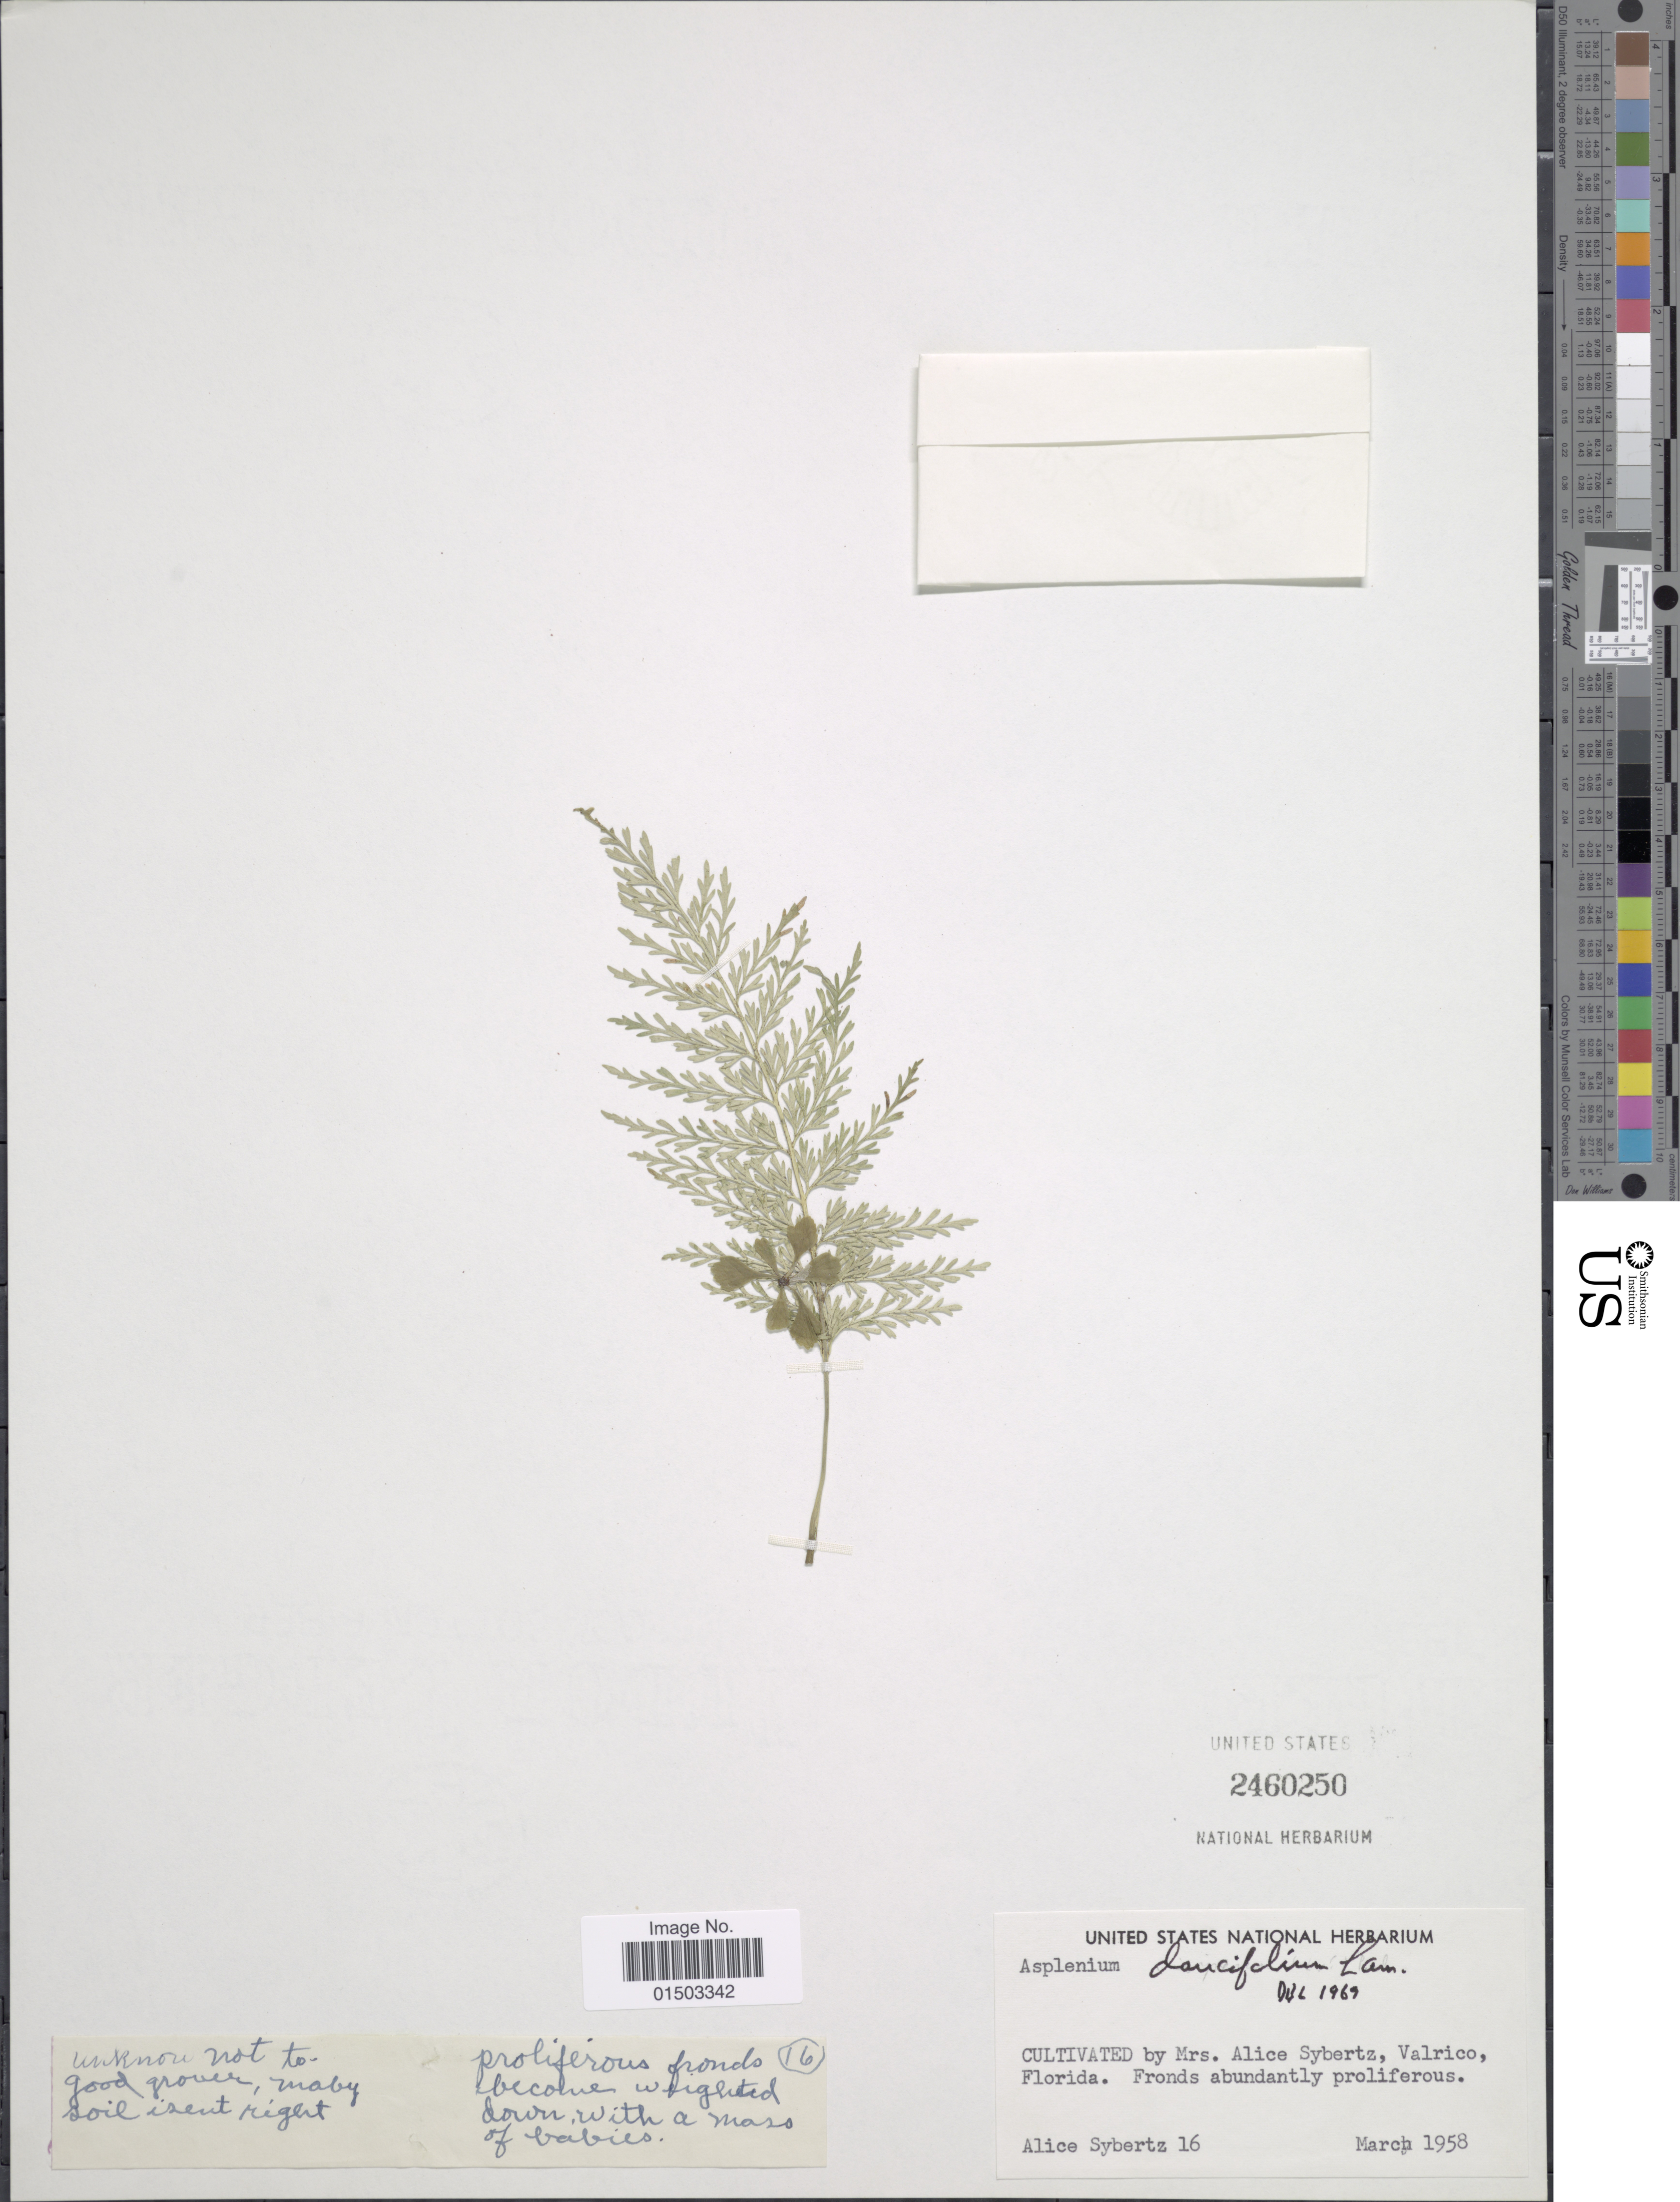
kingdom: Plantae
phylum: Tracheophyta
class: Polypodiopsida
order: Polypodiales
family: Aspleniaceae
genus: Asplenium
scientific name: Asplenium daucifolium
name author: Lam.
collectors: A. Sybertz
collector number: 16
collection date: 1958-03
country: United States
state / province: Florida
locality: Cultivated by Mrs. Alice Sybertz, Valrico, Florida.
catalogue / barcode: US 2460250